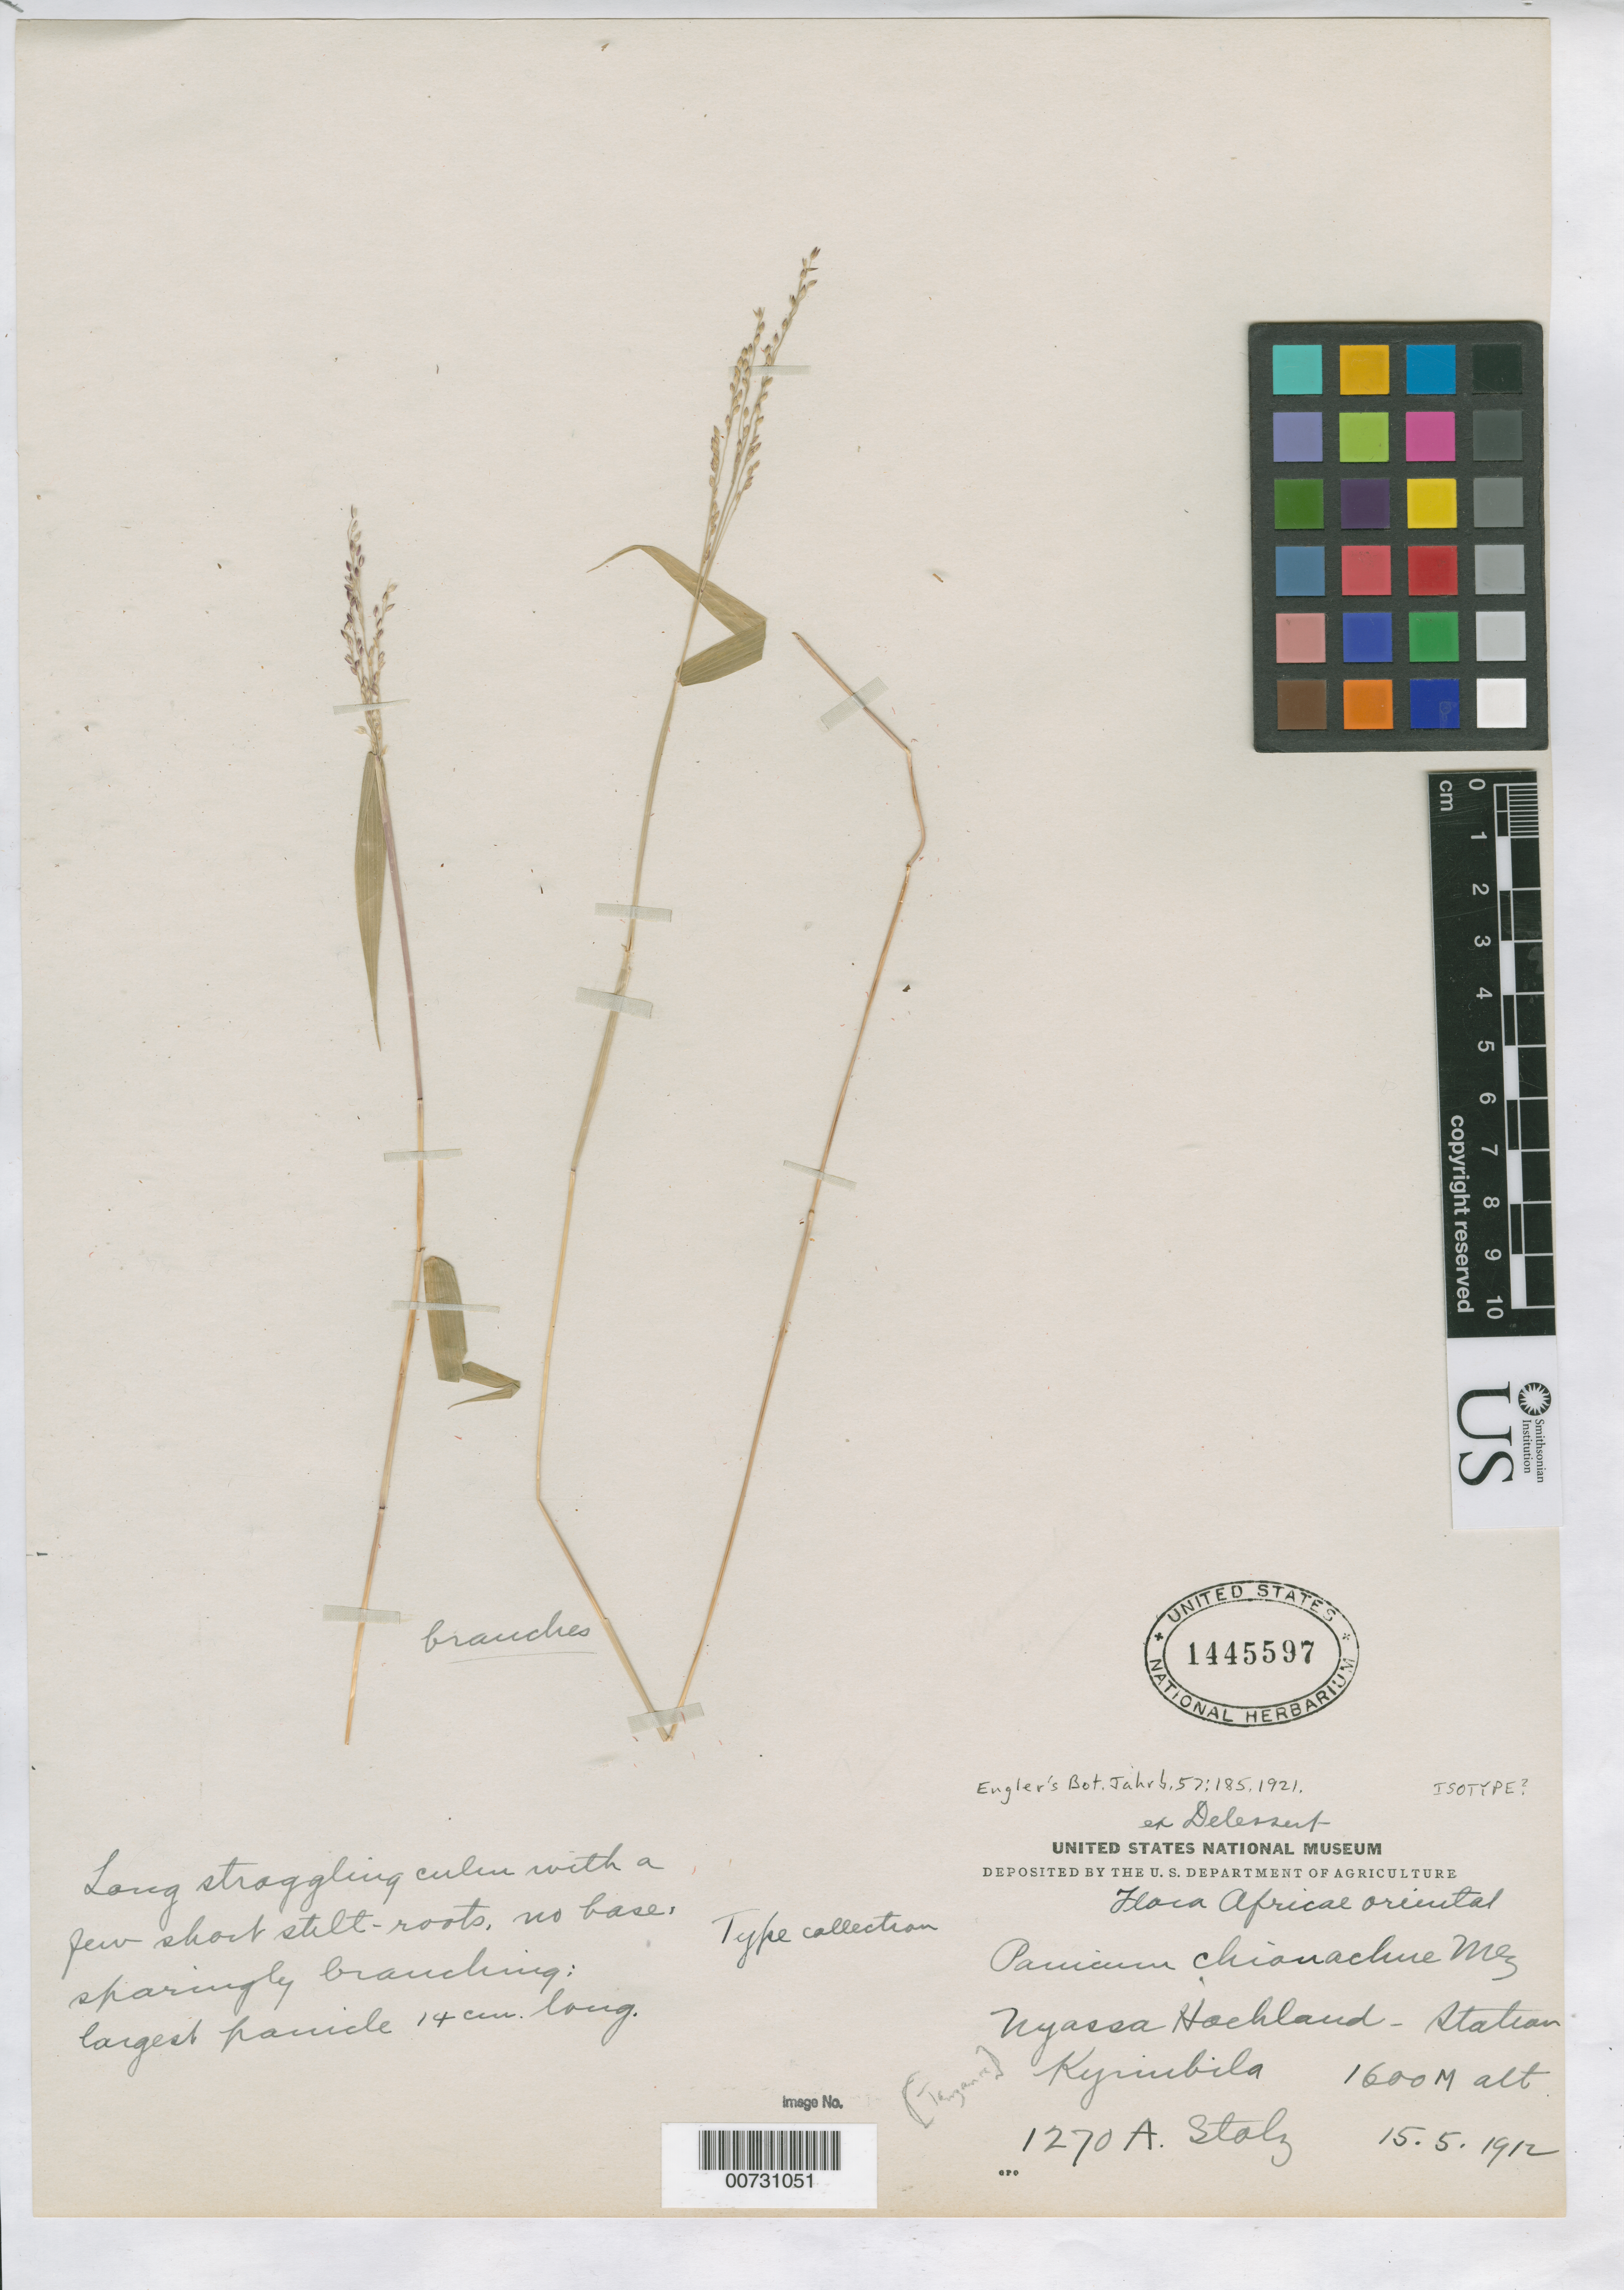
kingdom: Plantae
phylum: Tracheophyta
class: Liliopsida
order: Poales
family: Poaceae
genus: Panicum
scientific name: Panicum chionachne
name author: Mez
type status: Possible Isotype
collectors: A. Stolz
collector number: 1270A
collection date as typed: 15 May 1912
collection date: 1912-05-15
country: Tanzania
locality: Nyassa Hochland, Station Kyimbila.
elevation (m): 1600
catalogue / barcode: US 1445597